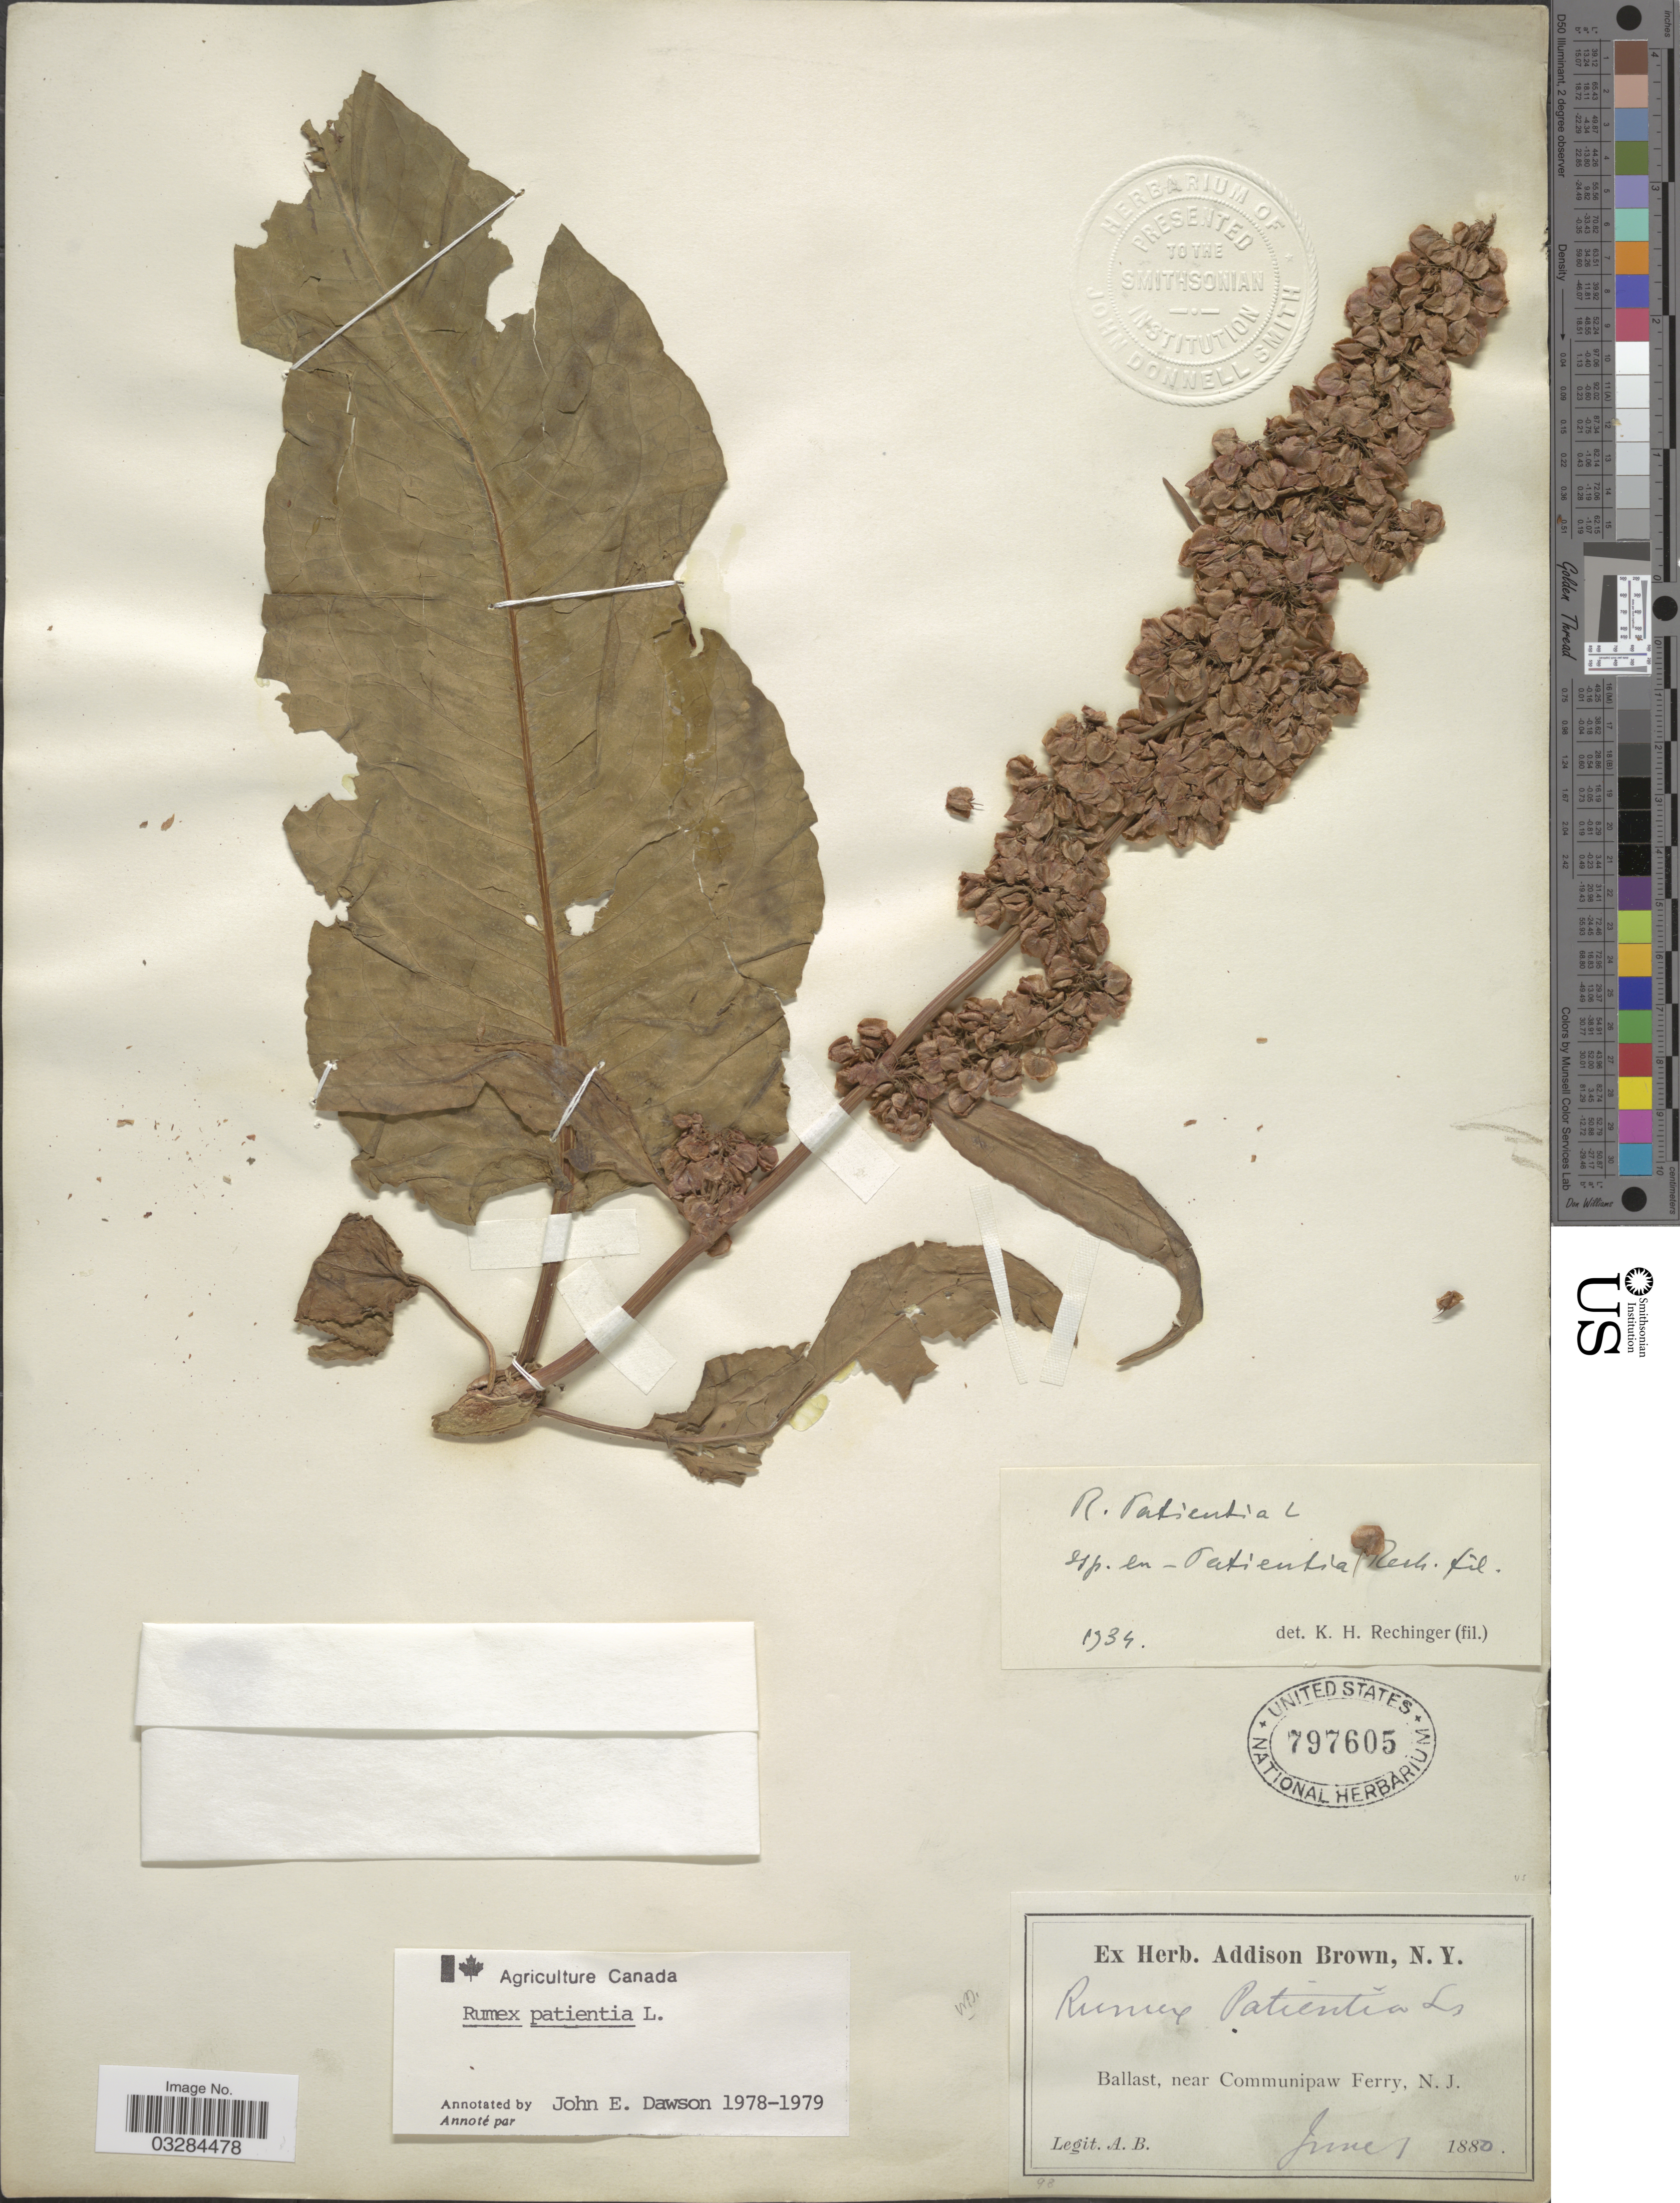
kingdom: Plantae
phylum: Tracheophyta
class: Magnoliopsida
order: Caryophyllales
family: Polygonaceae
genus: Rumex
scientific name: Rumex patientia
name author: L.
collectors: A. Brown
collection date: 1880-06-01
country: United States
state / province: New Jersey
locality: Ballast, near Communipaw Ferry.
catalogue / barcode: US 797605